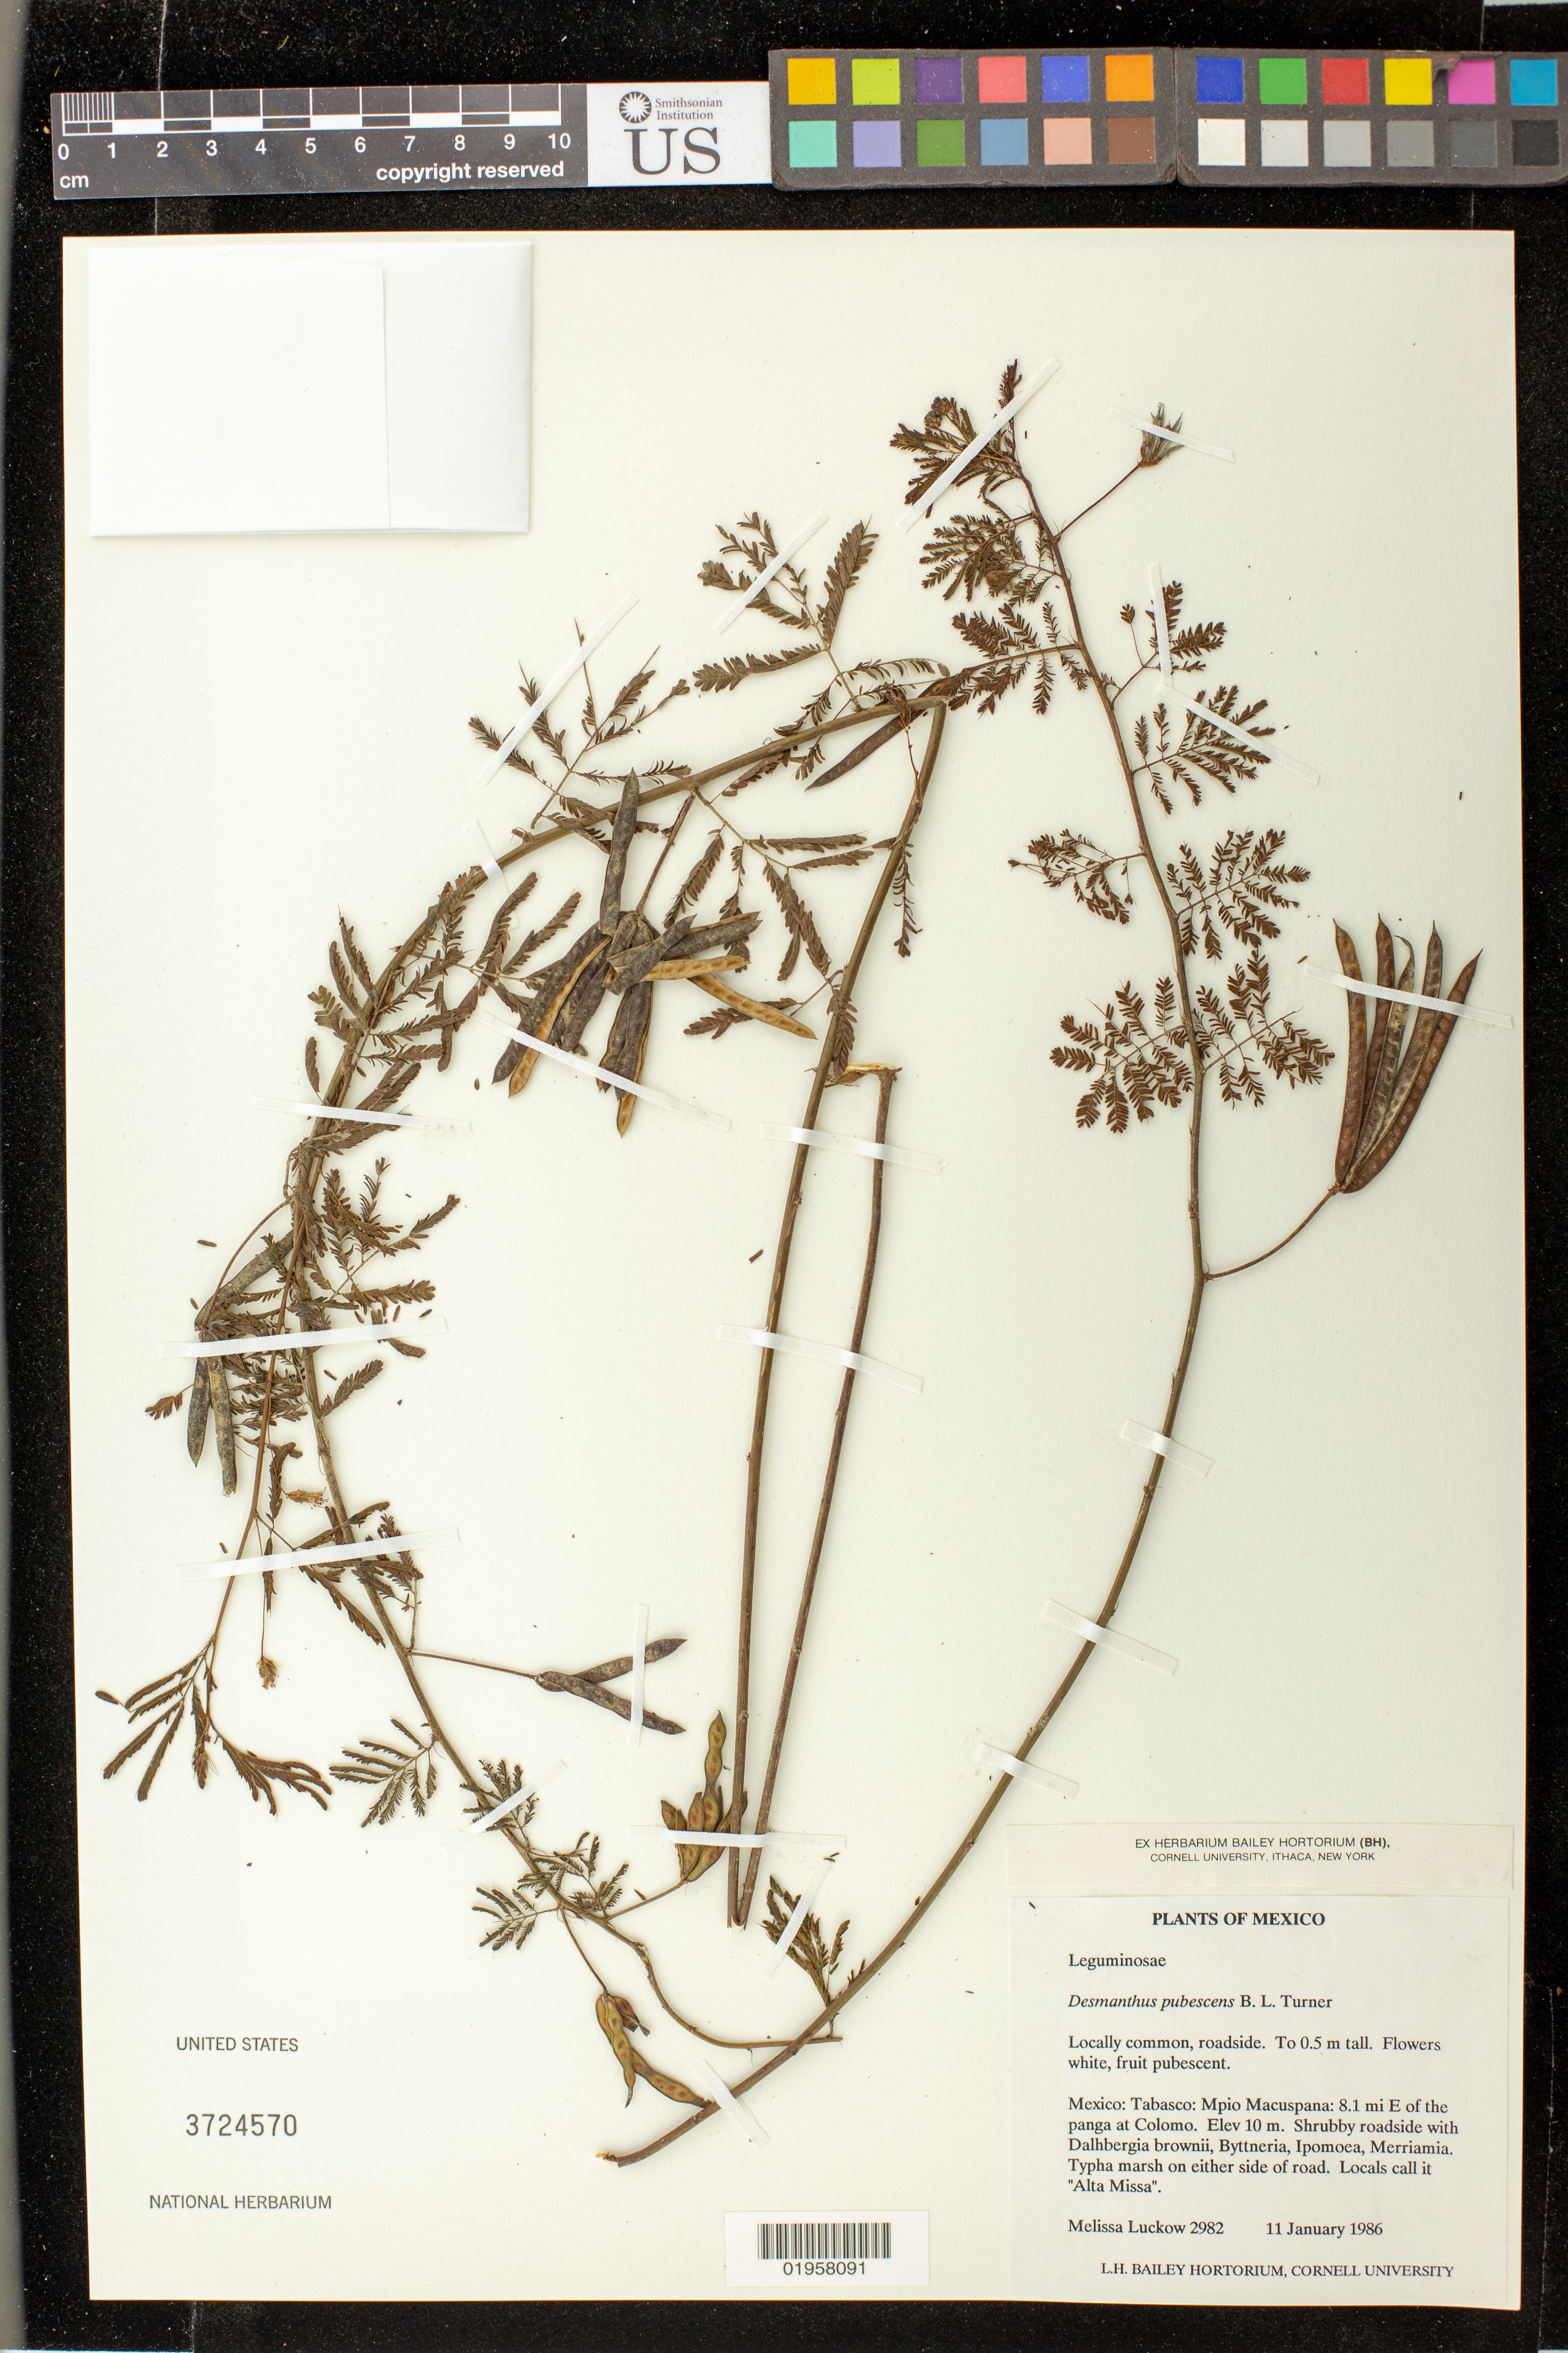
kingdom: Plantae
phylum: Tracheophyta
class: Magnoliopsida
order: Fabales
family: Fabaceae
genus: Desmanthus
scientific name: Desmanthus pubescens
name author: B.L. Turner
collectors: M. A. Luckow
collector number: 2982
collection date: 1986-01-11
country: Mexico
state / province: Tabasco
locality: Mpio Macuspana: 8.1 miles E of the panga at Colomo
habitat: Shrubby roadside with Dalhbergia borwnii, Byttneria, Ipomoea, Merriamia. Typha marsh on either side of road. Locally common, roadside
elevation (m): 10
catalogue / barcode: US 3724570